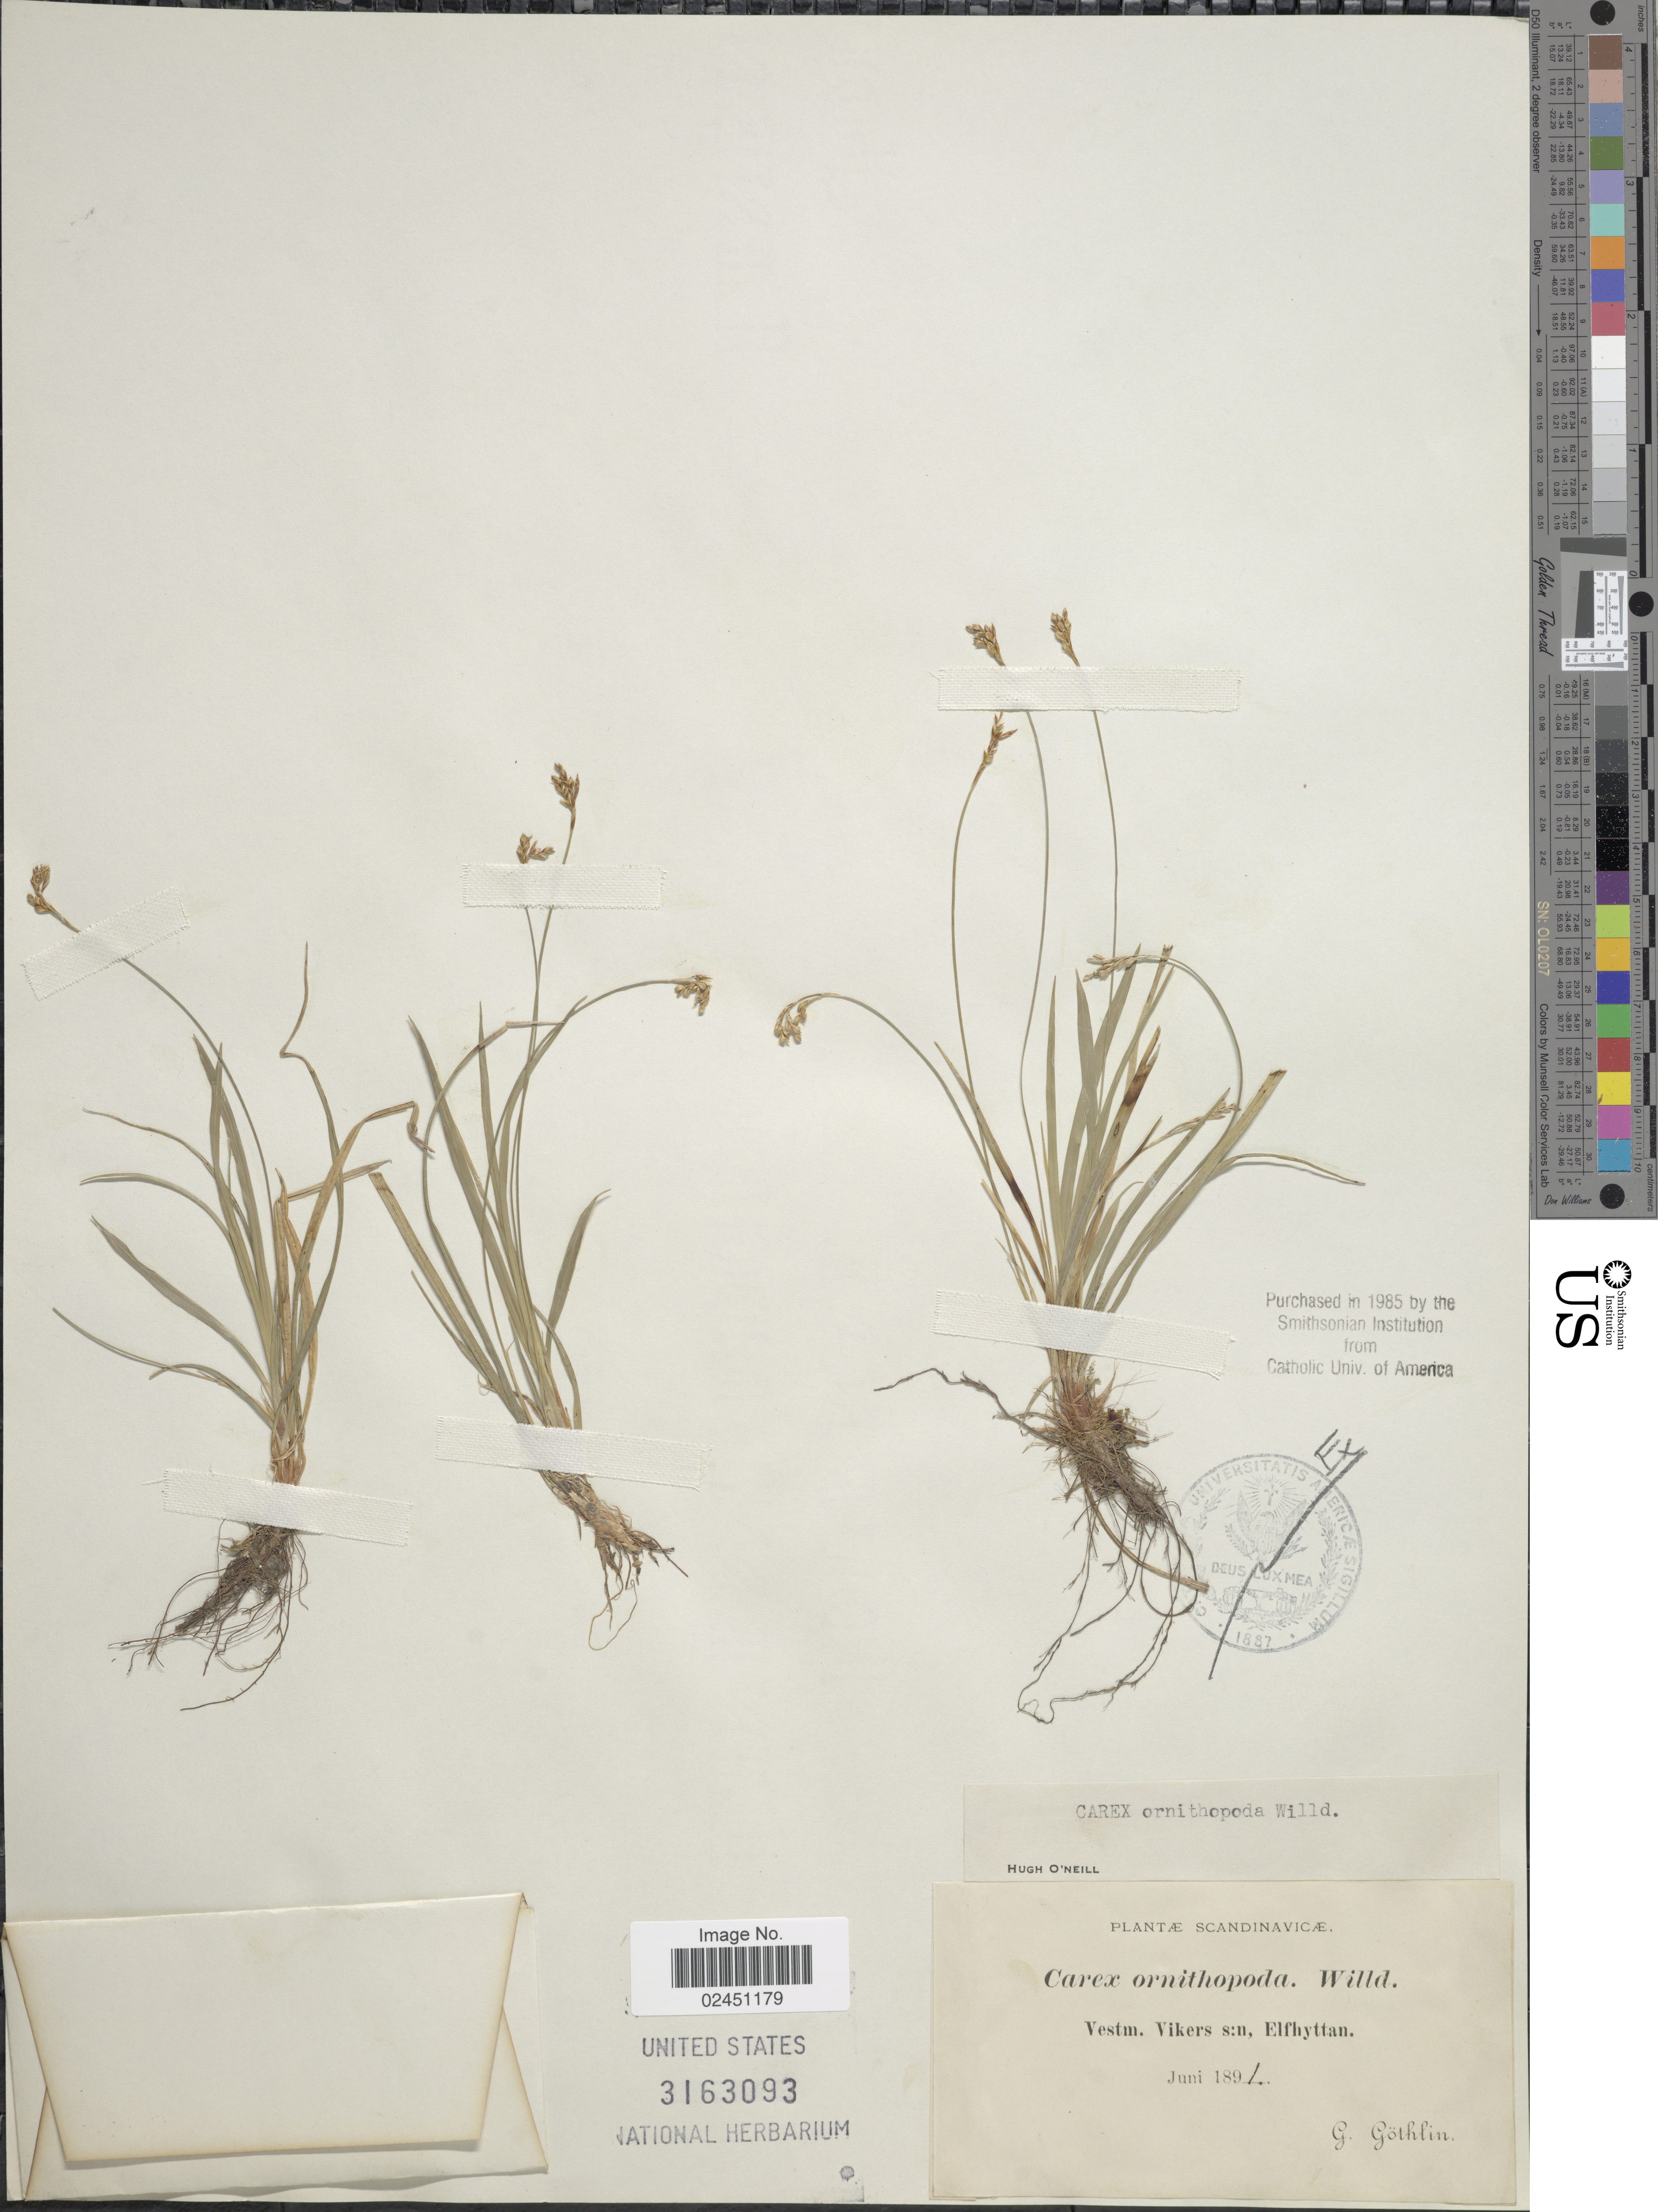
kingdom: Plantae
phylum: Tracheophyta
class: Liliopsida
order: Poales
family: Cyperaceae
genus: Carex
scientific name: Carex ornithopoda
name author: Willd.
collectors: G. Göthlin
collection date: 1891-06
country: Sweden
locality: Scandinavicae. Vestm. Vikers s:n Elfhyttan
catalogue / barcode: US 3163093